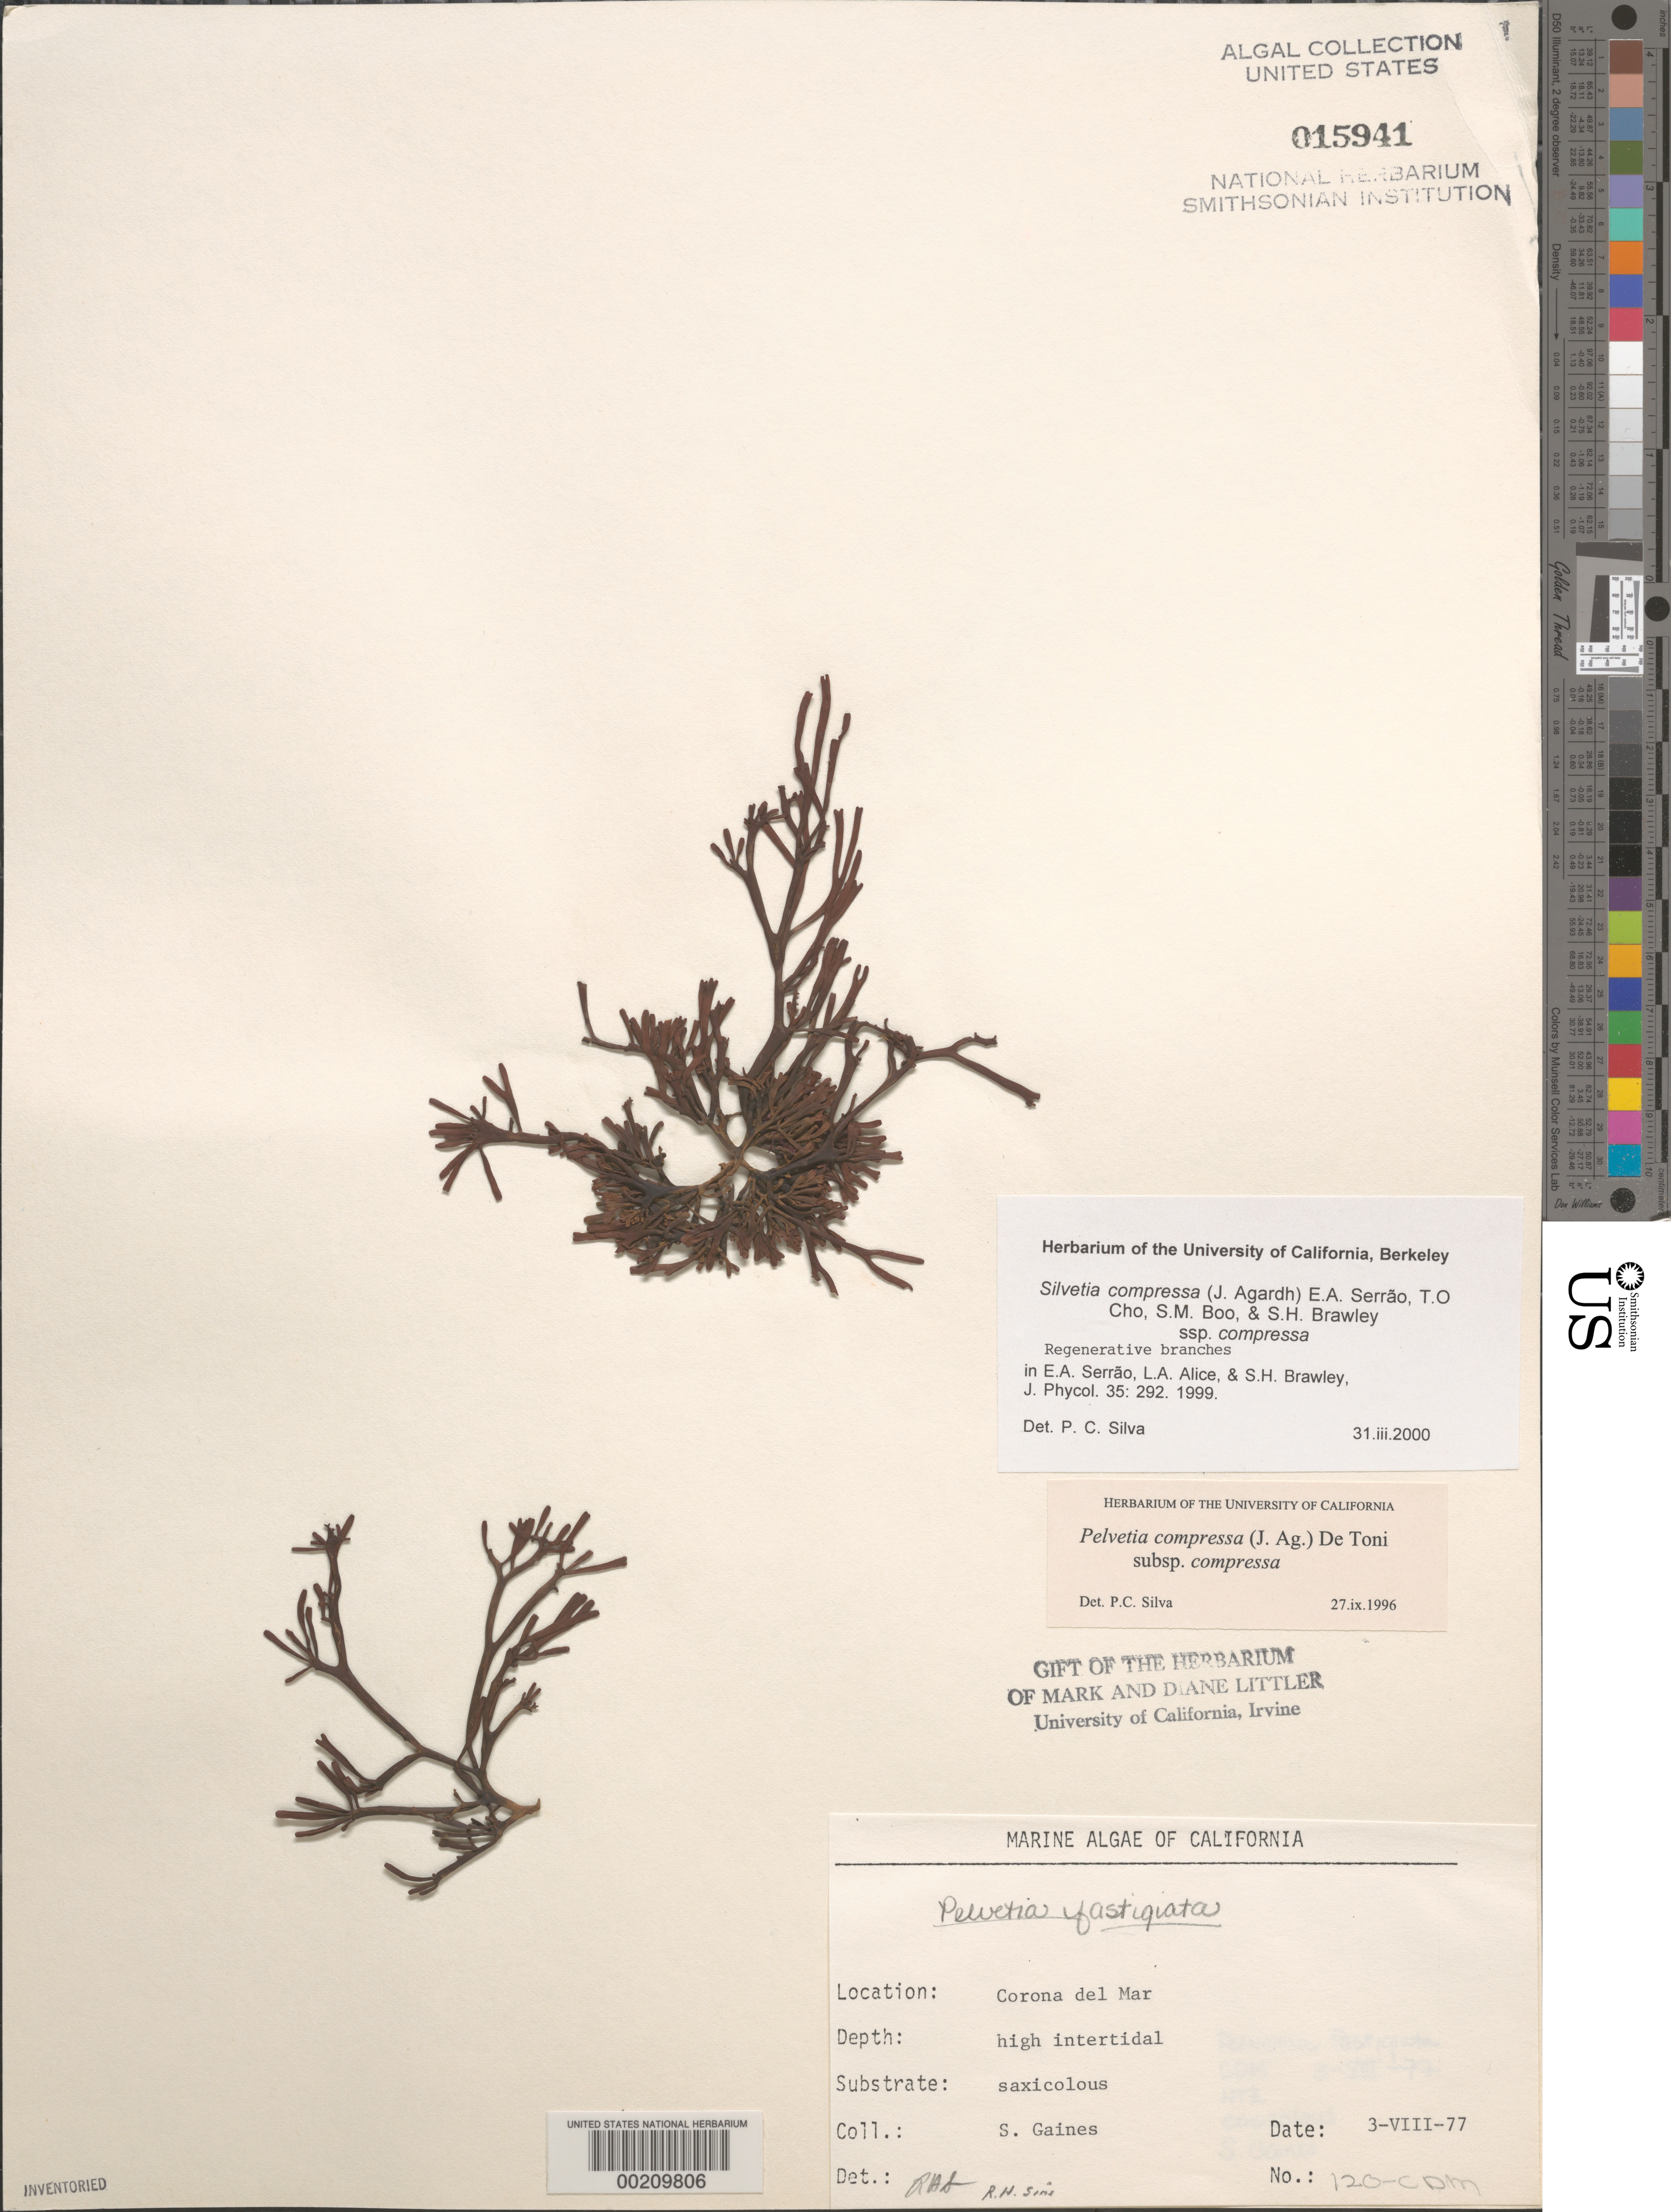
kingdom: Chromista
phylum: Ochrophyta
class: Phaeophyceae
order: Fucales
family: Fucaceae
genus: Silvetia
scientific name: Silvetia compressa subsp. compressa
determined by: Silva, P. C.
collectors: S. Gaines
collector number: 120-CDM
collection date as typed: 03 Aug 1977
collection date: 1977-08-03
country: United States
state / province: California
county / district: Orange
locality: Corona del Mar, mouth of Morning Canyon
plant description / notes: BLM-SOCALBIGHT Rocky Intertidal Survey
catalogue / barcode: US 15941